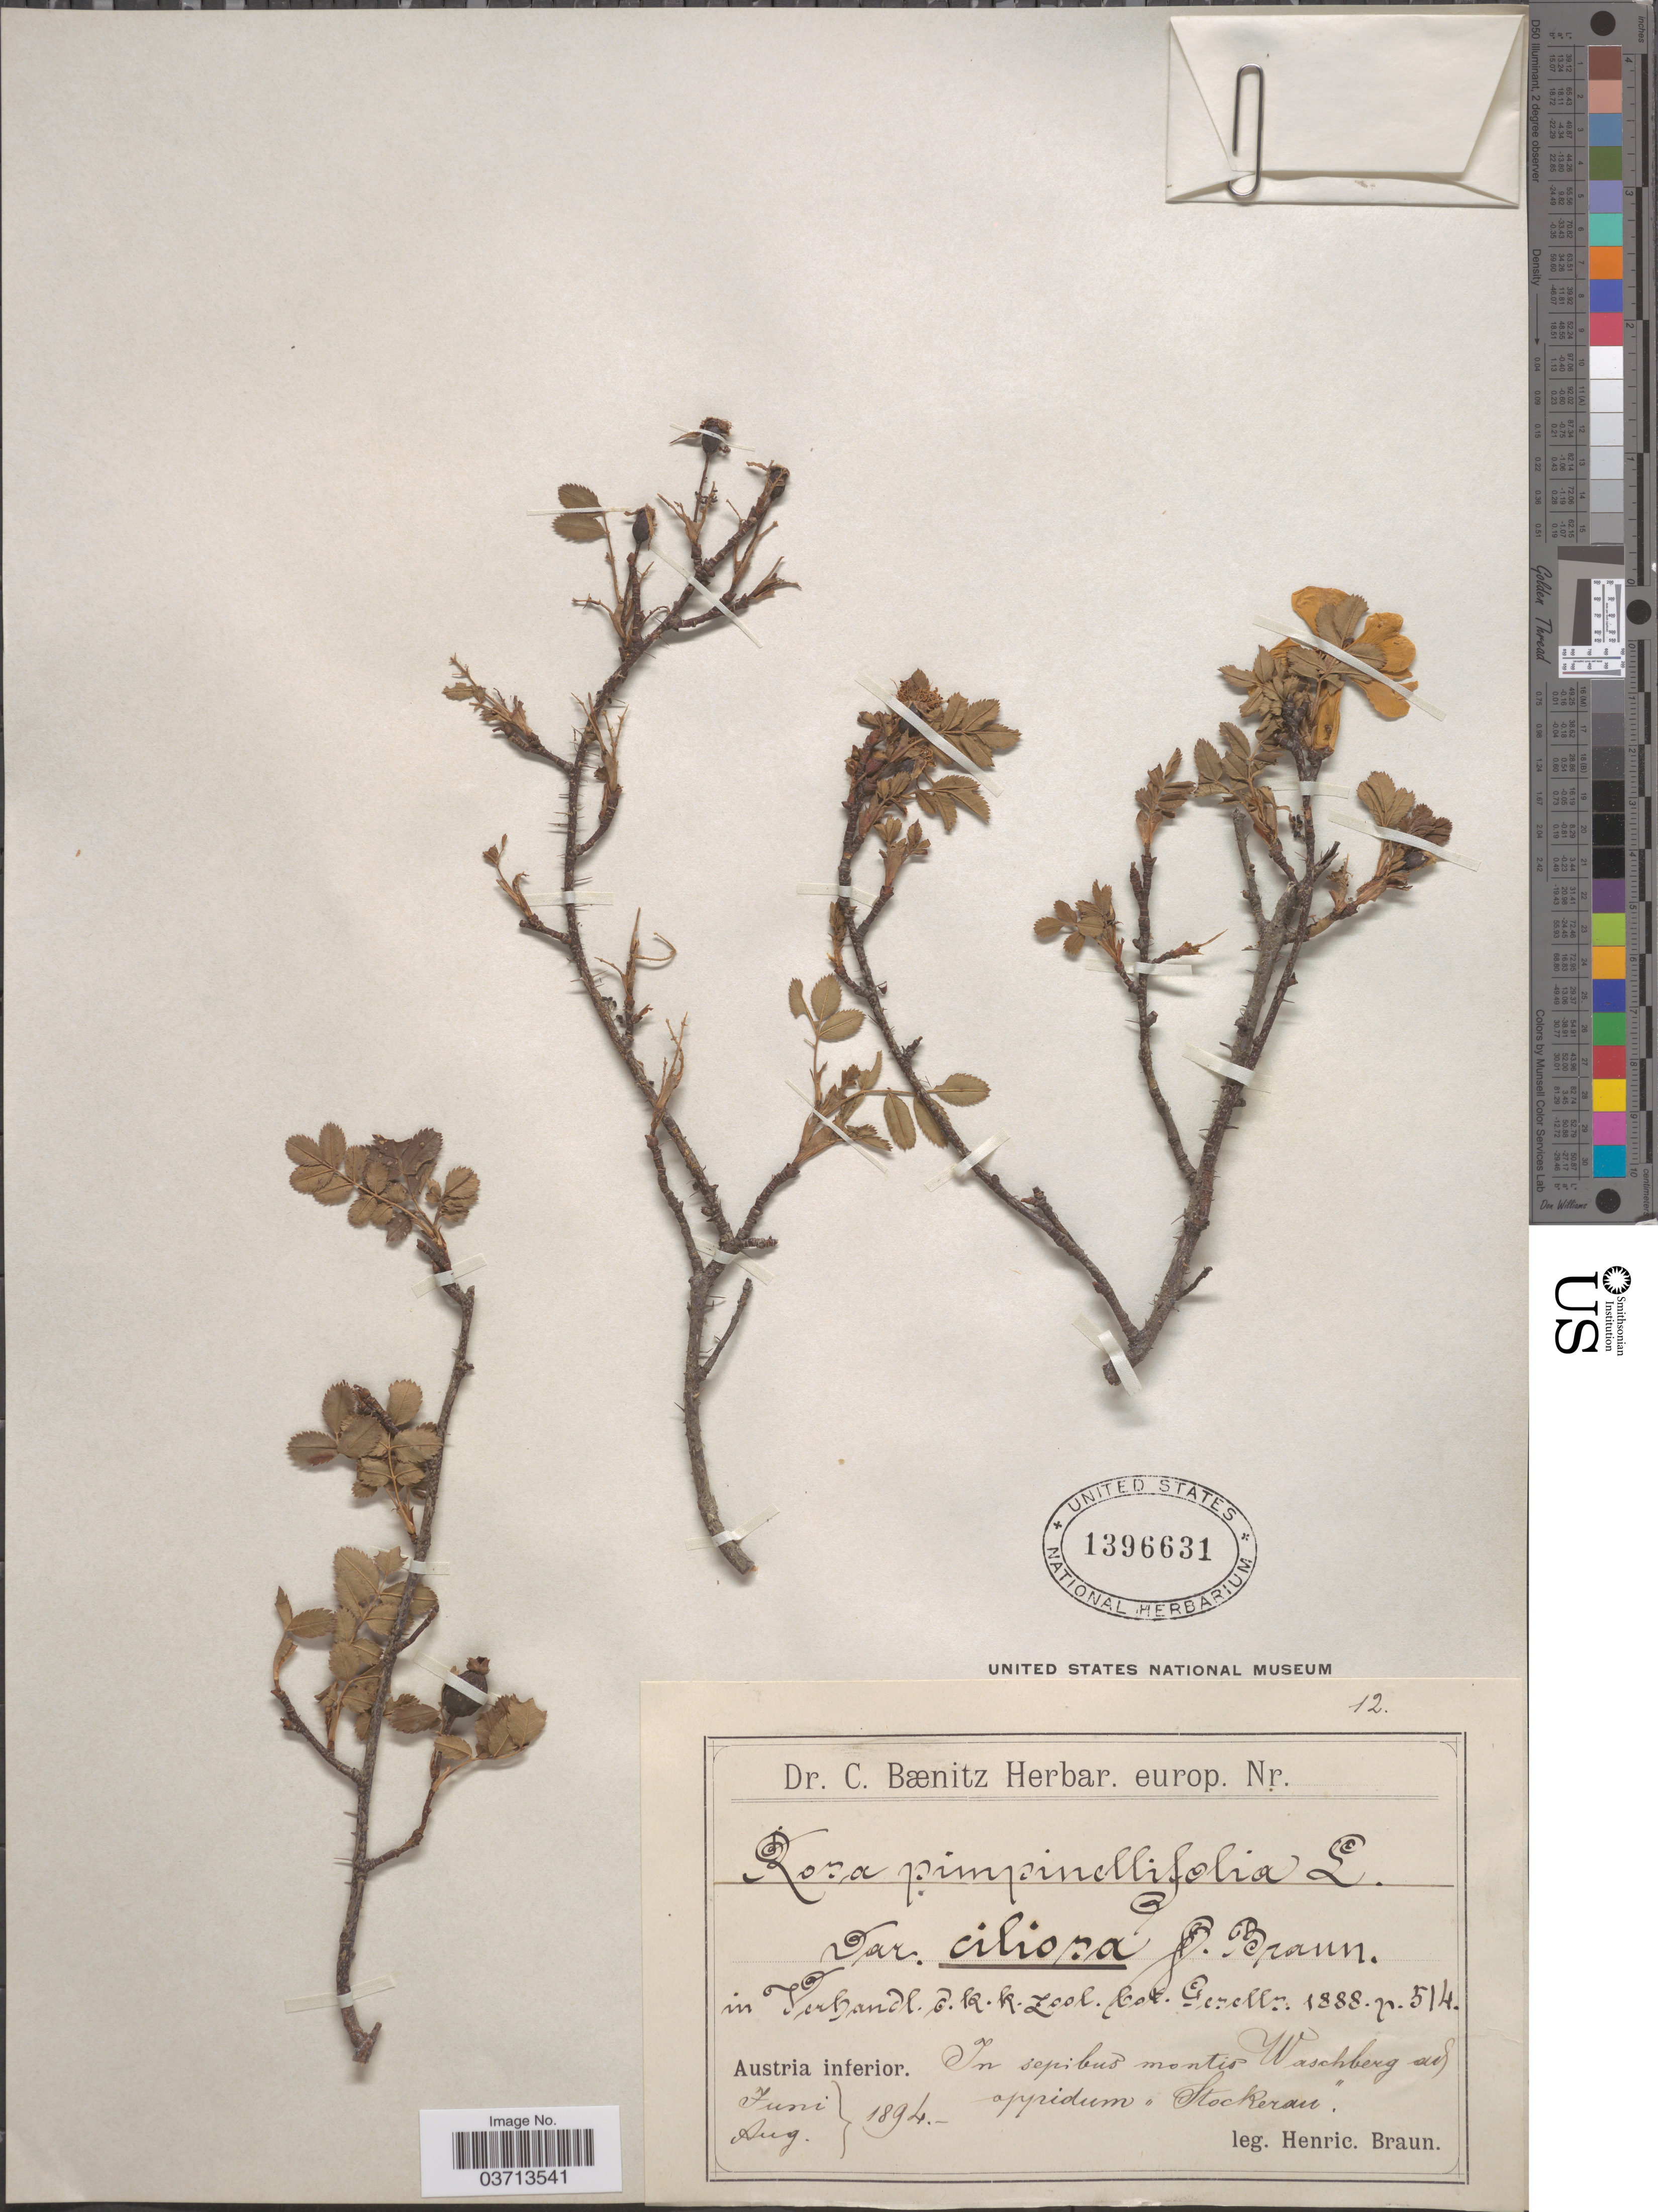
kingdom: Plantae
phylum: Tracheophyta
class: Magnoliopsida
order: Rosales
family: Rosaceae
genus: Rosa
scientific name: Rosa pimpinellifolia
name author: L.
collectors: H. Braun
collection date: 1894-06/1894-08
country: Austria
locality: Austria inferior. In sepibus montis Waschberg ad oppidum "Stockeran".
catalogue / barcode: US 1396631